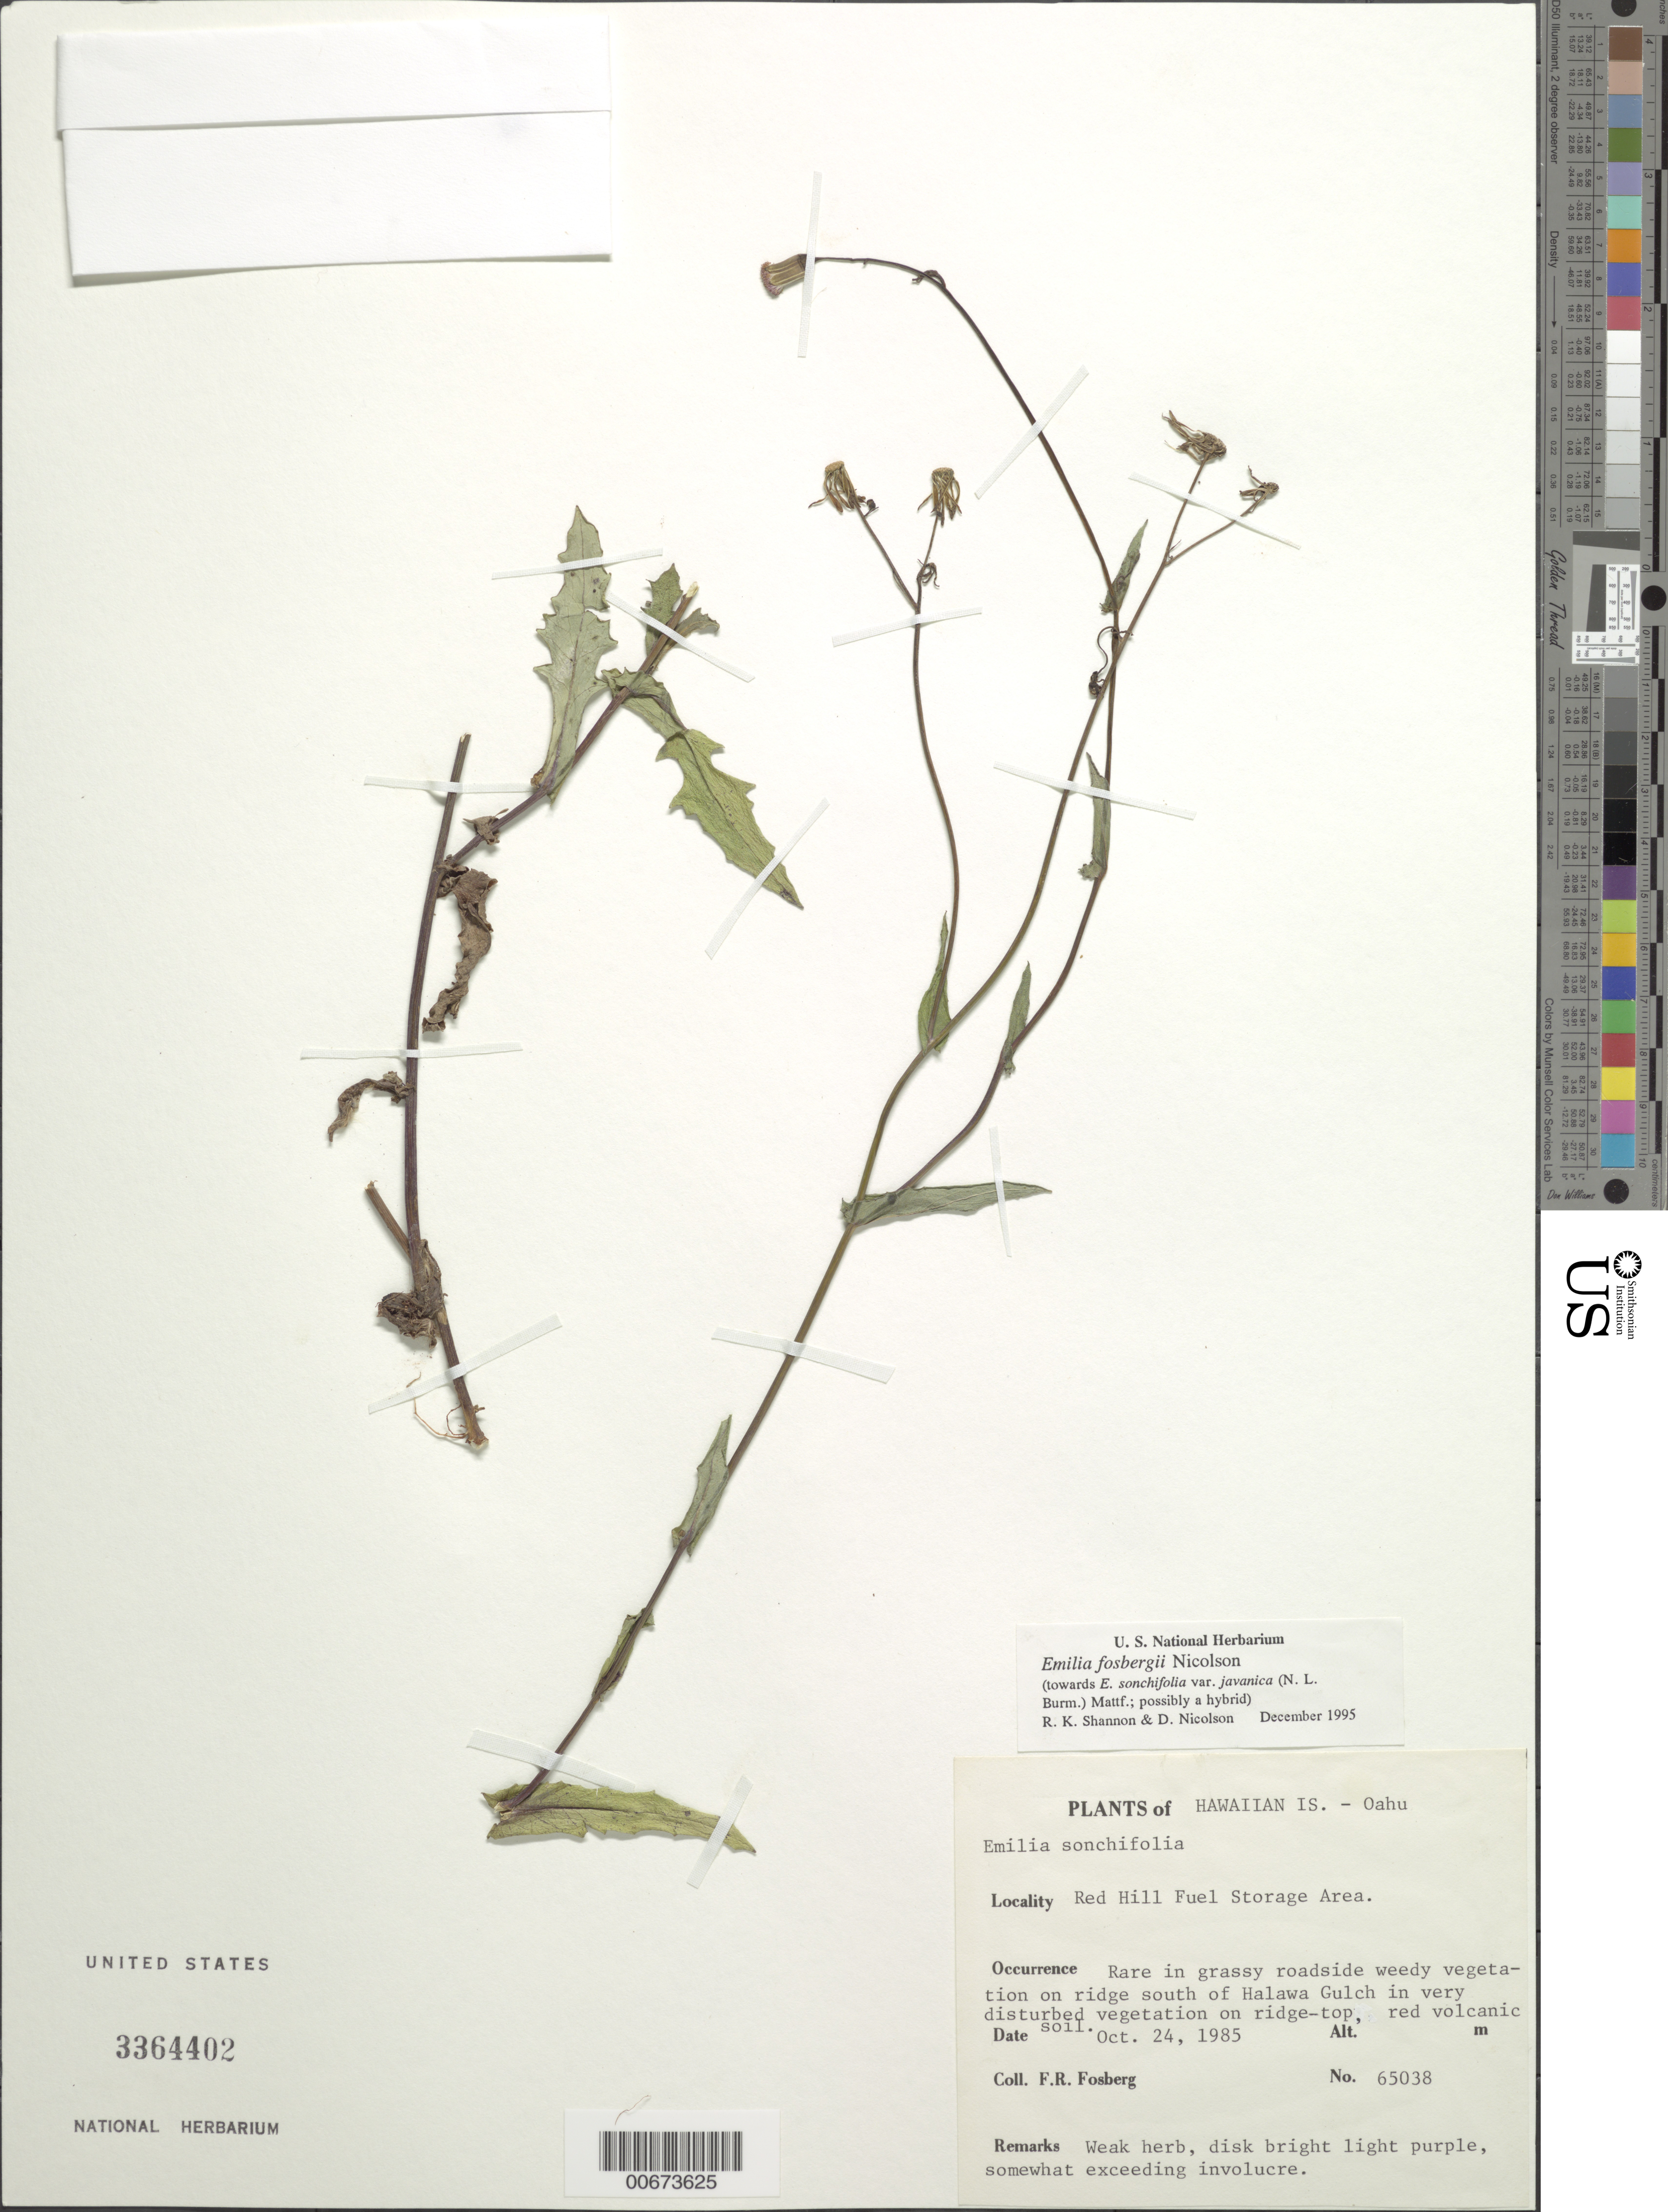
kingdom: Plantae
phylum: Tracheophyta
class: Magnoliopsida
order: Asterales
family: Asteraceae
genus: Emilia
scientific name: Emilia fosbergii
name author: Nicolson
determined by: Shannon, R. K.; Nicolson, D. H.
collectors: F. R. Fosberg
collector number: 65038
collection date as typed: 24 Oct 1985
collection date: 1985-10-24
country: United States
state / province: Hawaii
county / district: Honolulu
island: Oahu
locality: Red Hill Fuel Storage Area, on ridge S of Halawa Gulch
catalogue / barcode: US 3364402